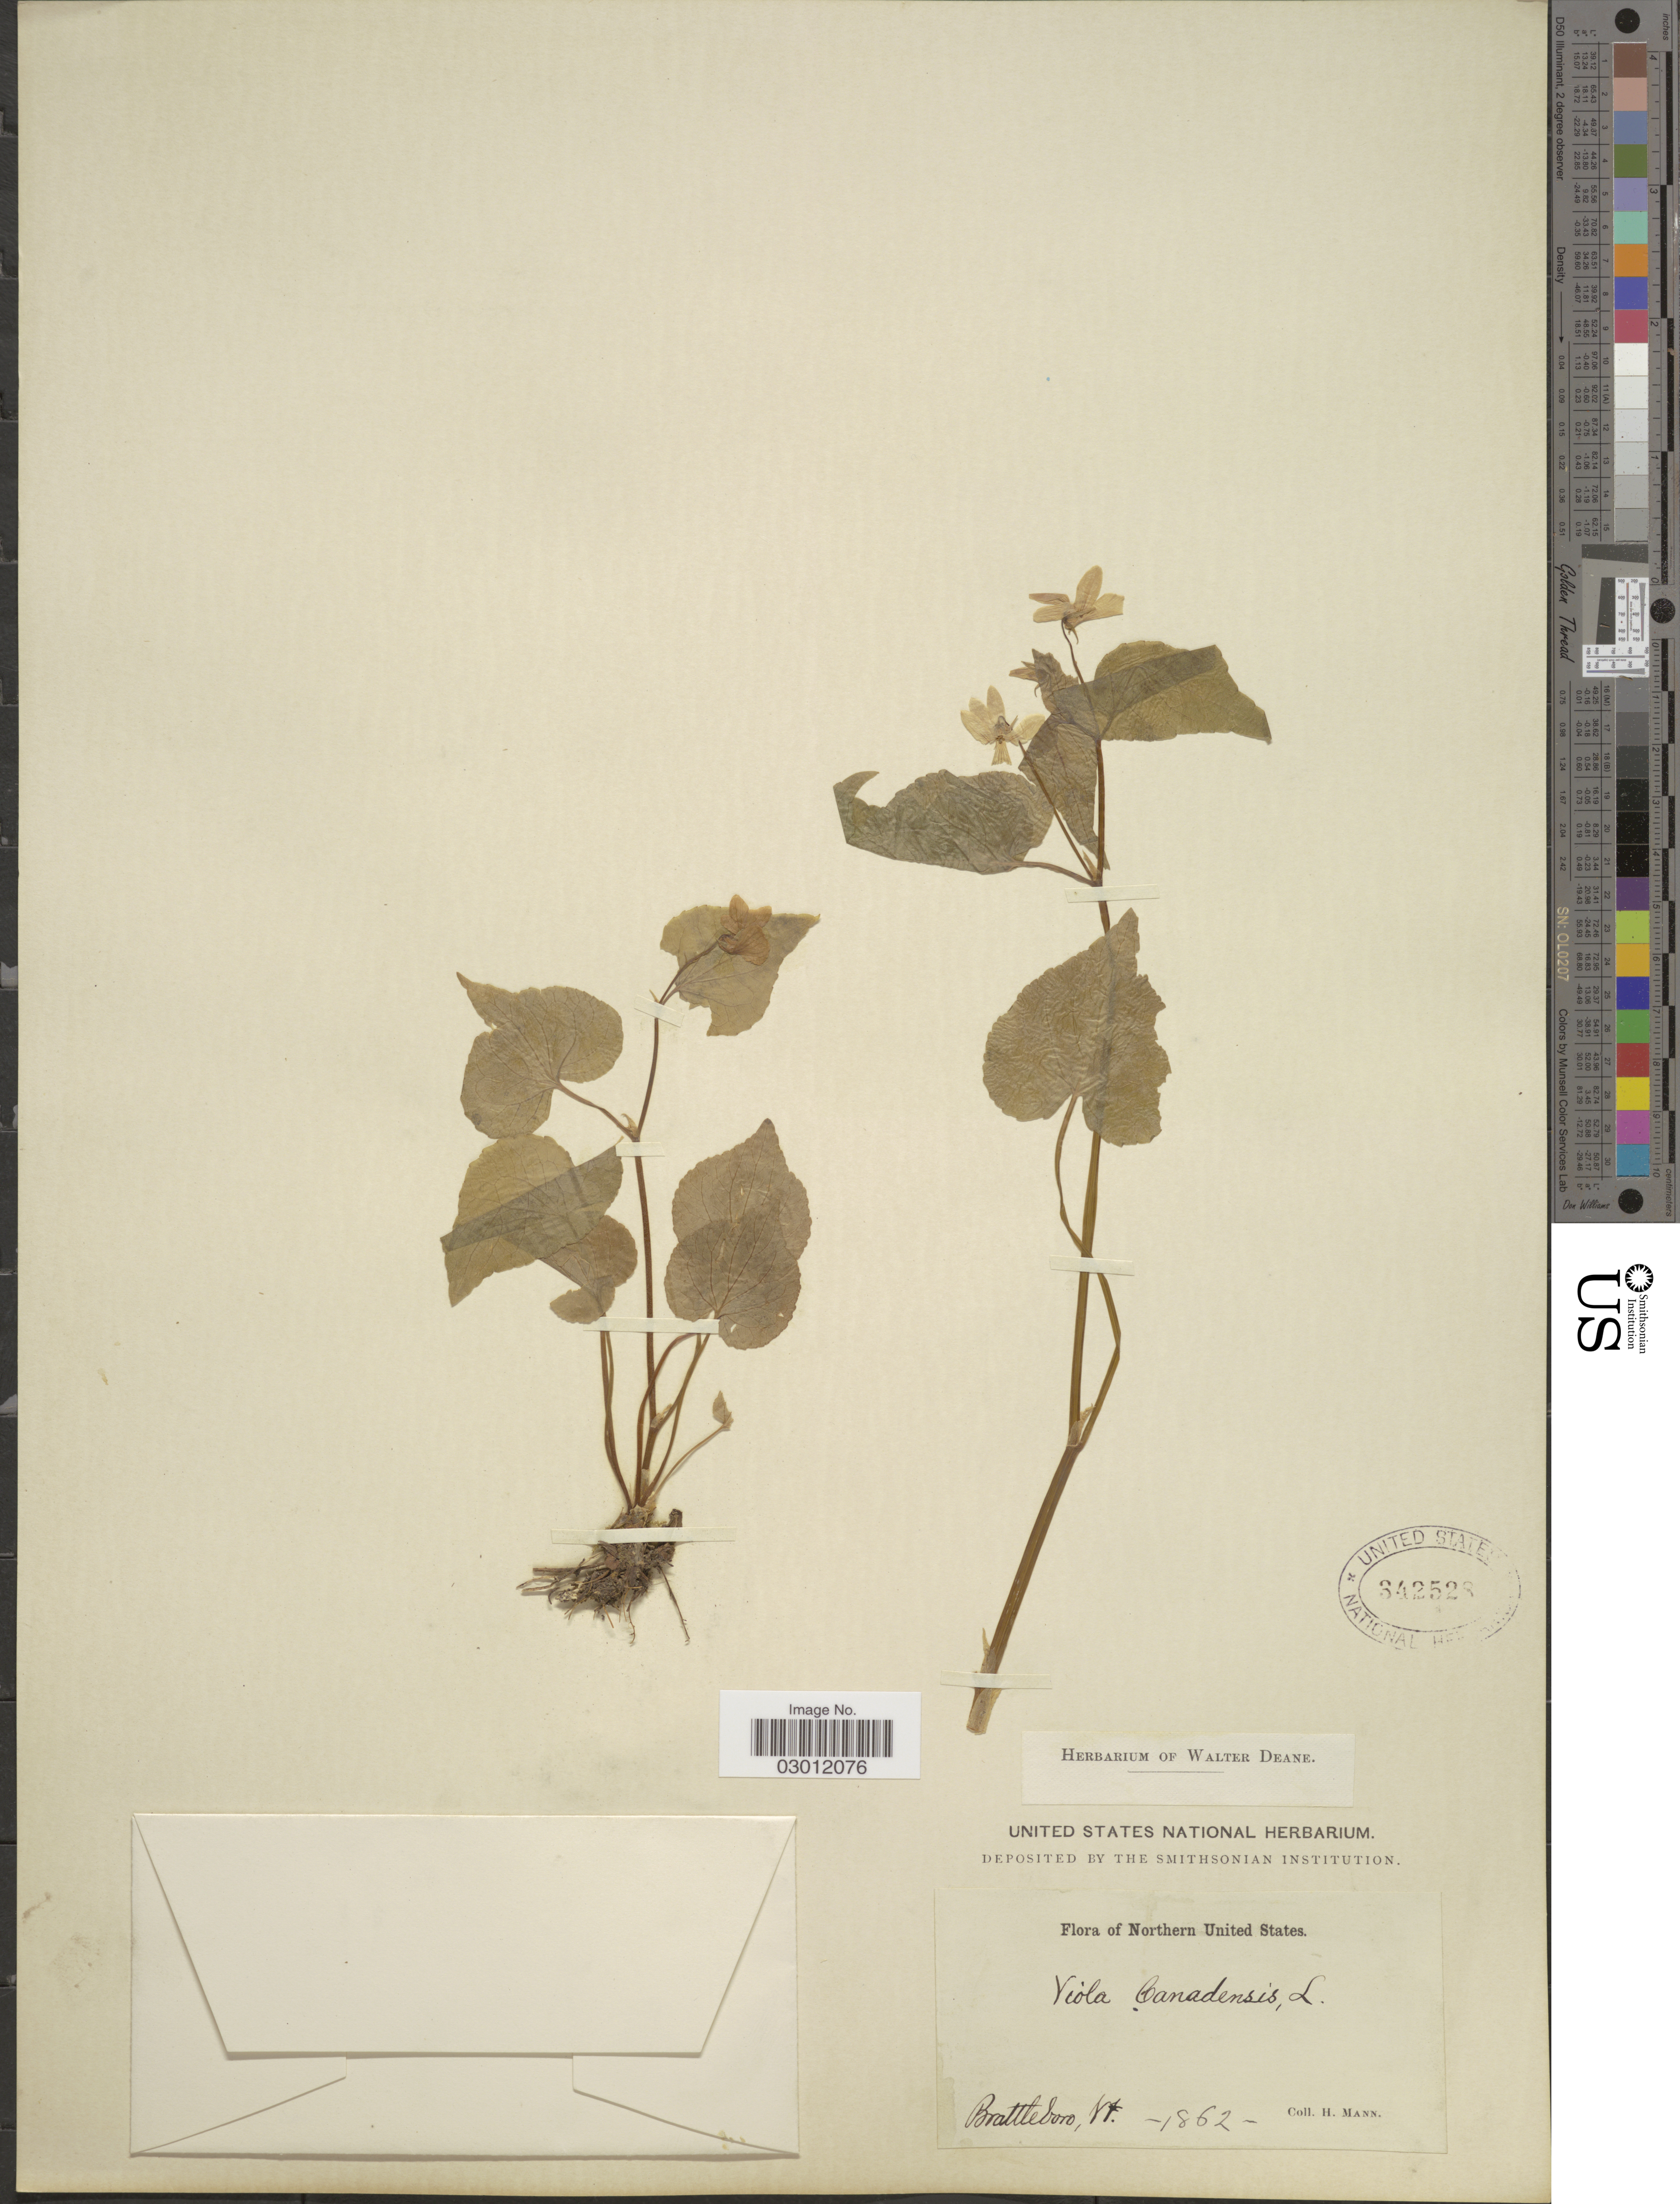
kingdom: Plantae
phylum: Tracheophyta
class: Magnoliopsida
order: Malpighiales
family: Violaceae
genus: Viola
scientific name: Viola canadensis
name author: L.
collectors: H. Mann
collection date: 1862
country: United States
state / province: Vermont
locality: Northern United States. Brattleboro.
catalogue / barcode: US 342528